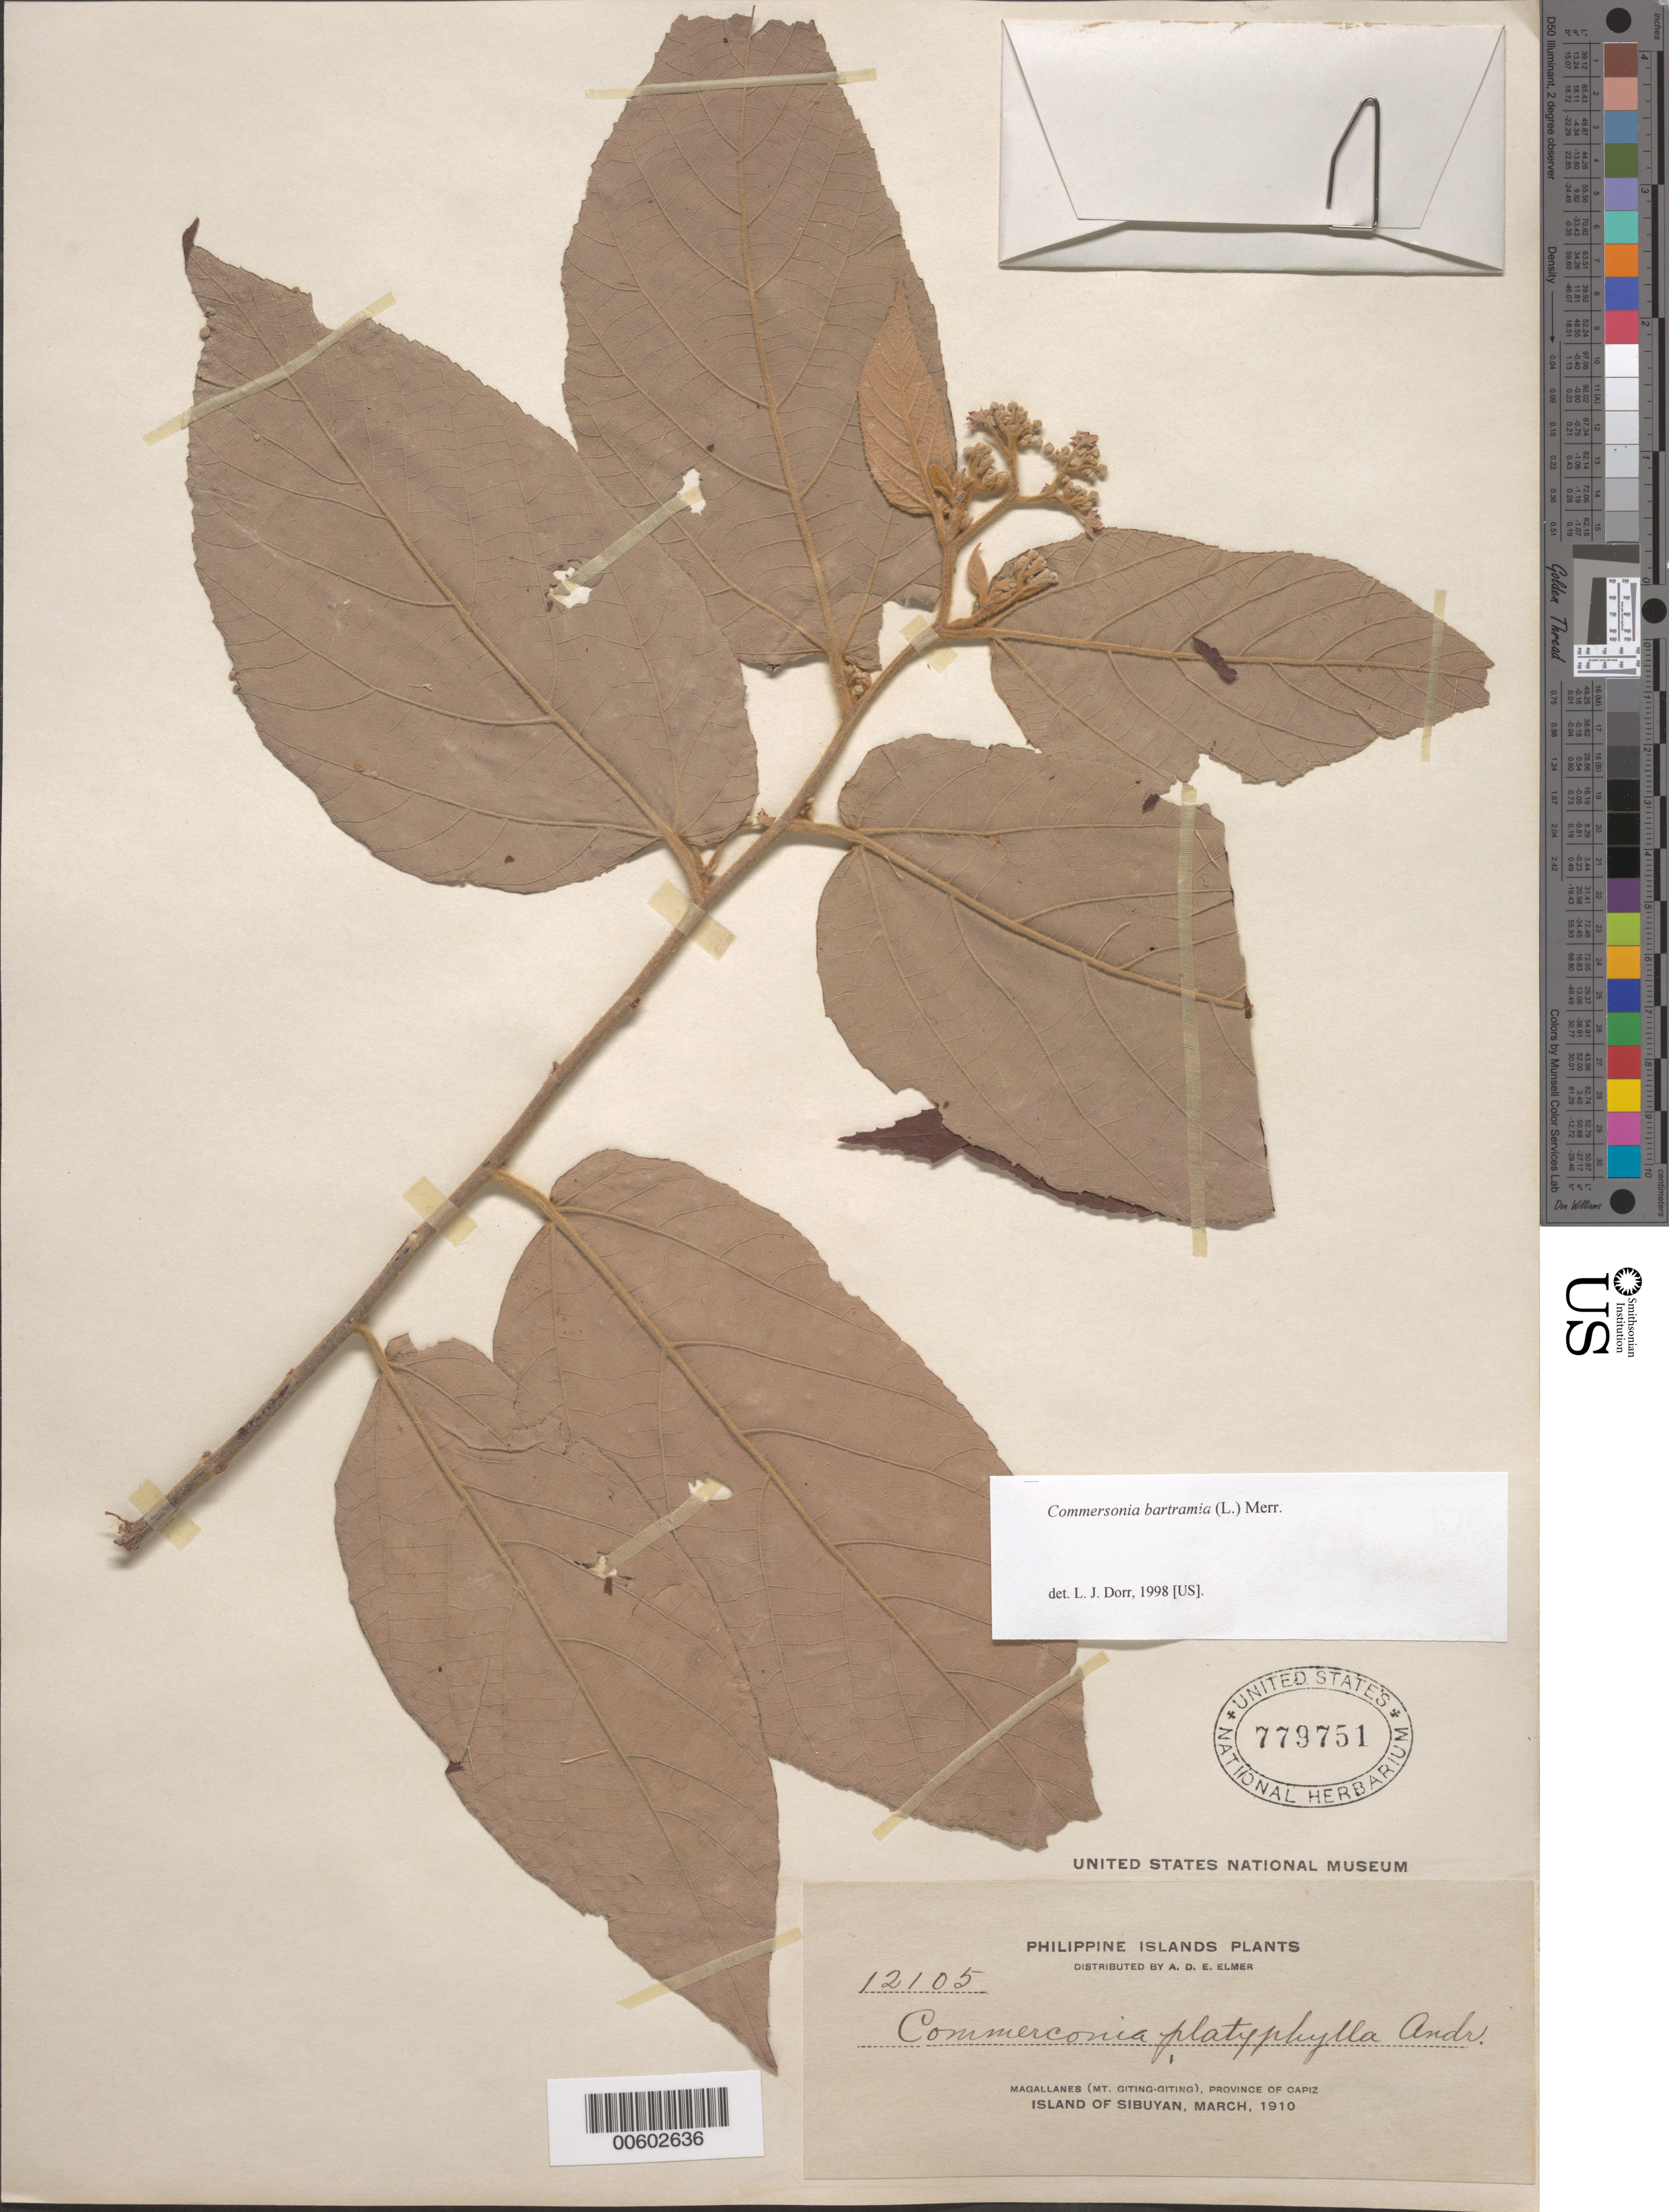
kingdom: Plantae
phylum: Tracheophyta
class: Magnoliopsida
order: Malvales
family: Malvaceae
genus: Commersonia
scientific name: Commersonia bartramia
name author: (L.) Merr.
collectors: A. D. E. Elmer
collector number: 12105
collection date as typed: Mar 1910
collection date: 1910-03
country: Philippines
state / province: Mimaropa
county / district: Romblon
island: Sibuyan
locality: Prov. of Capiz. Magallenes, Mt. Giting-Giting. [Sibuyan Island, Magallanes, and Mount Guitinguitin are in Romblon Province not in Capiz as recorded on the label.]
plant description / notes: US, A, GH, MO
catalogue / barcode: US 779751